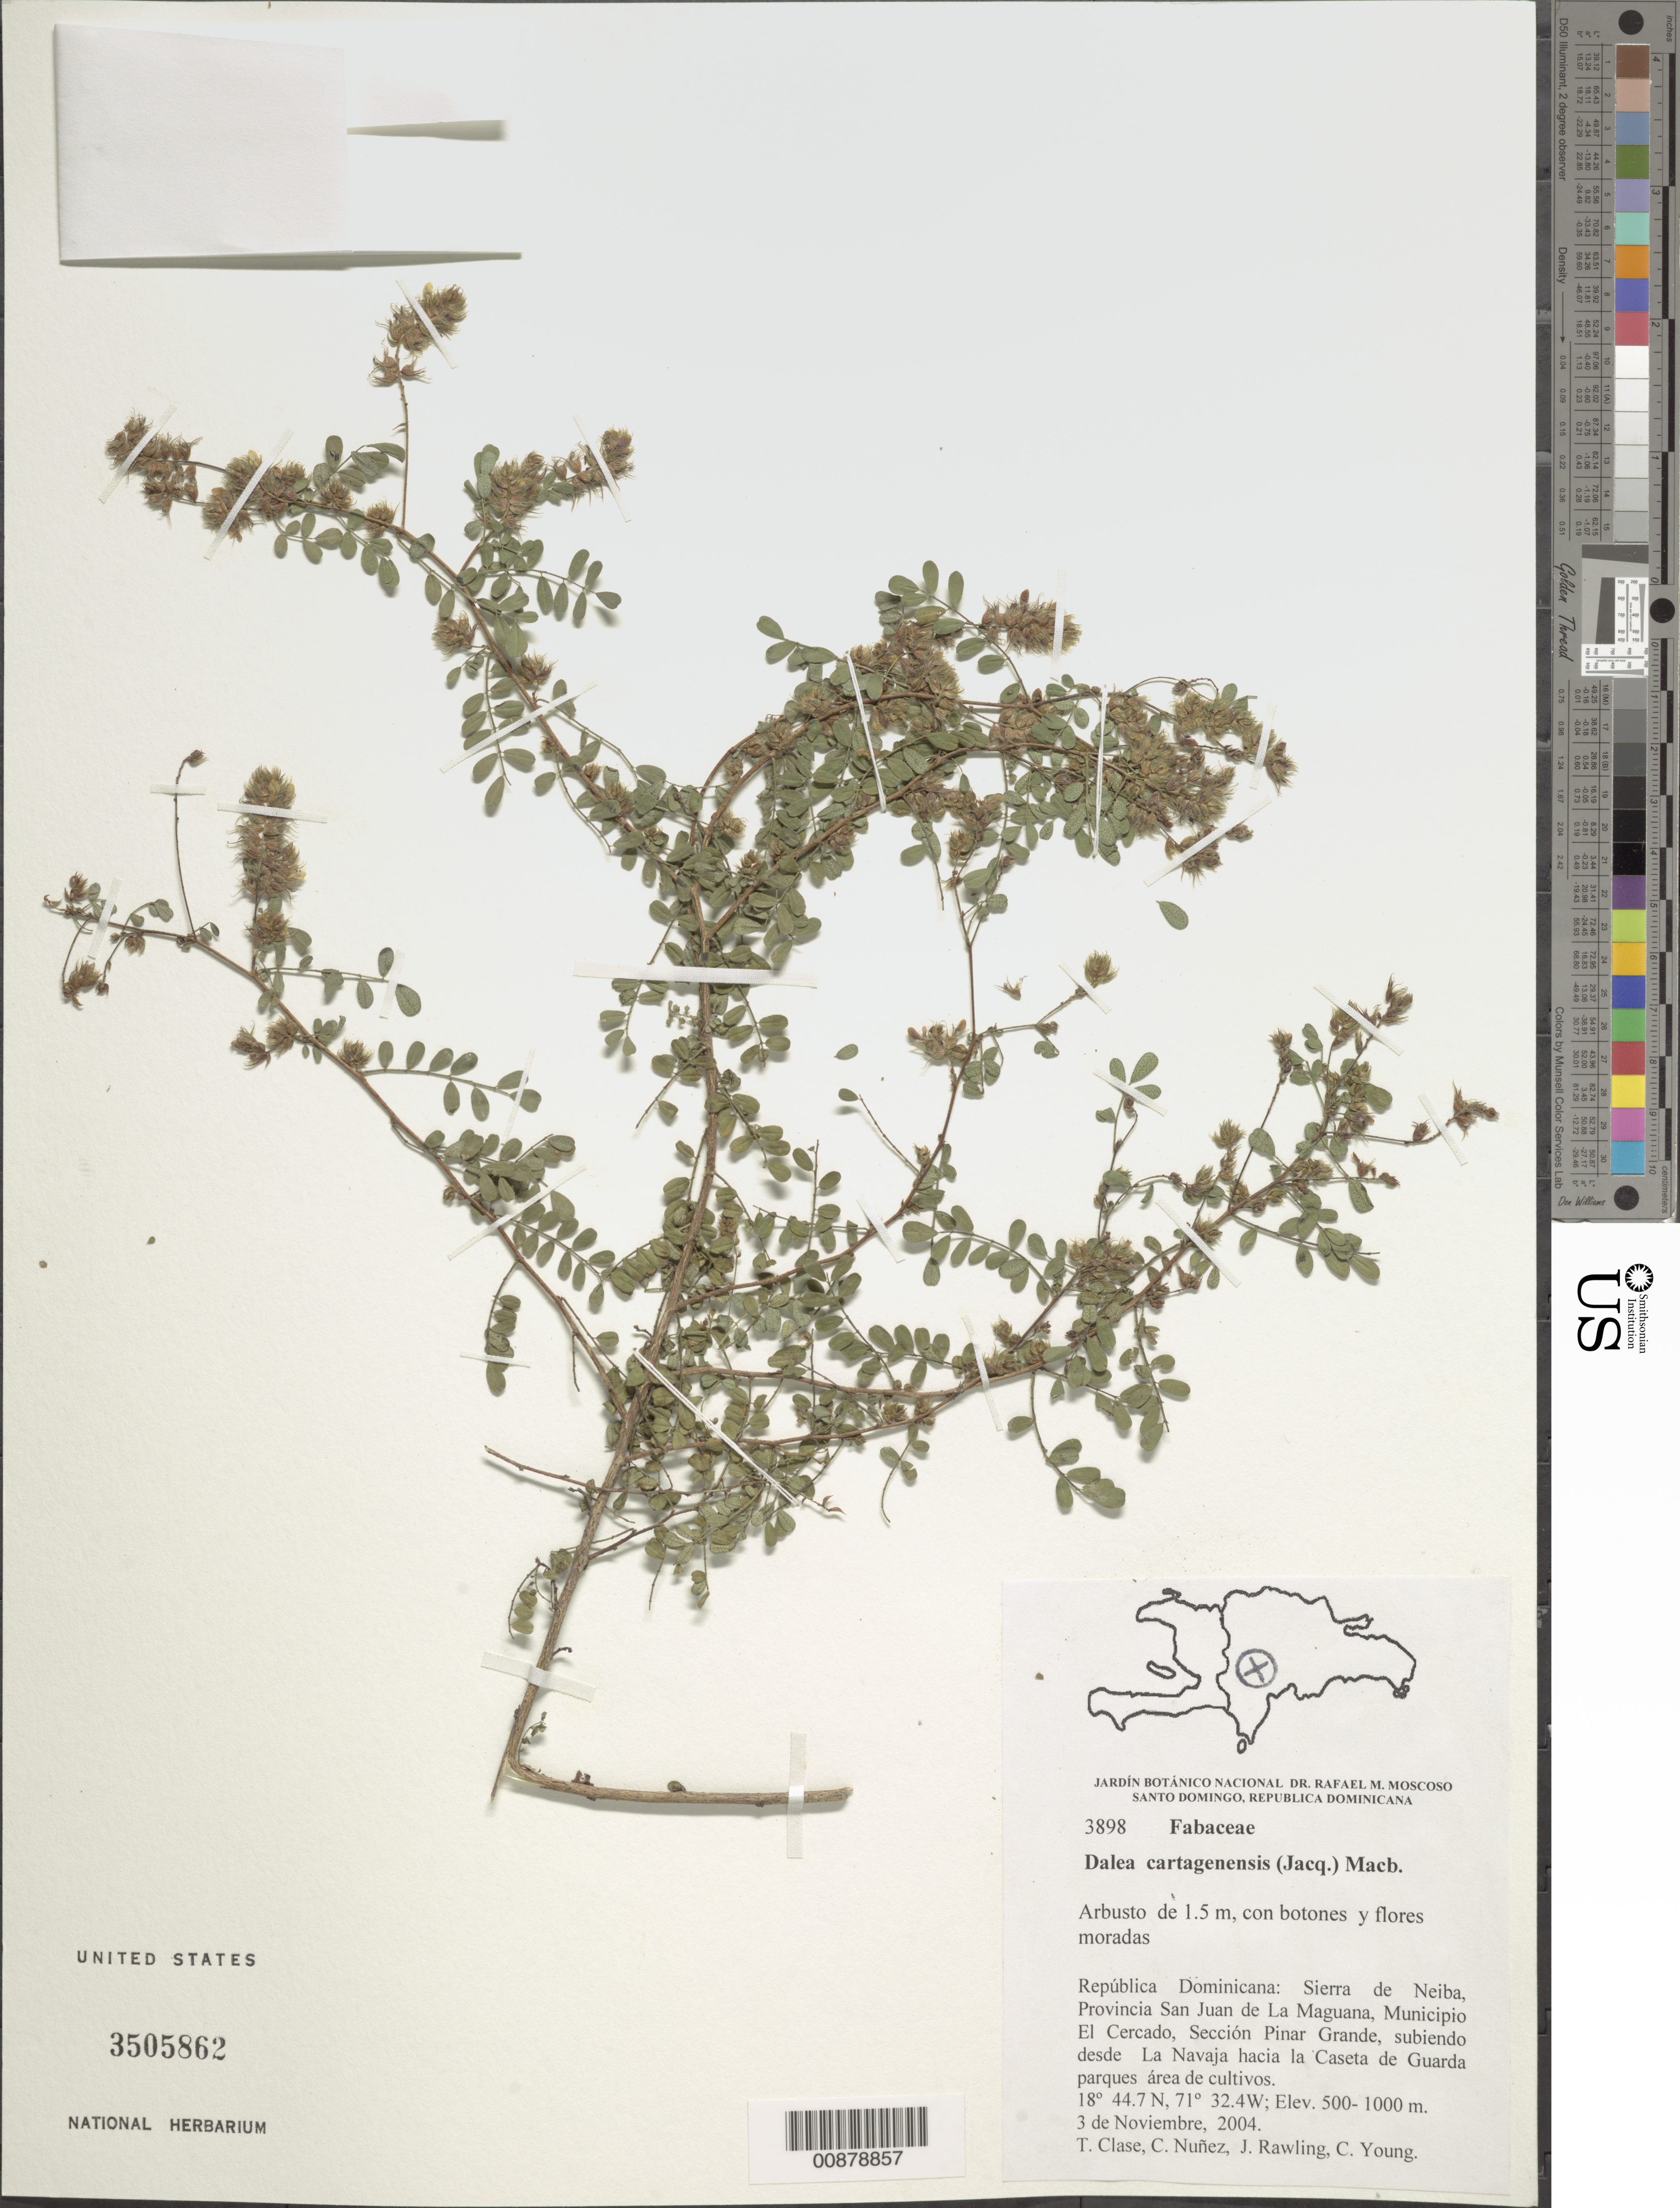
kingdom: Plantae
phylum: Tracheophyta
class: Magnoliopsida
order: Myrtales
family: Lythraceae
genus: Cuphea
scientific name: Cuphea carthagenensis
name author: (Jacq.) J.F. Macbr.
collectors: T. Clase, C. Nunez, J. Rawling & C. Young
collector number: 3898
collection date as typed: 03 Nov 2004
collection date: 2004-11-03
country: Dominican Republic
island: Hispaniola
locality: Sierra de Neiba, Prov. San Juan de La Maguana, Mun. El Cercado, Sección Pinar Grande, subiendo desde La Navaja hacia la Caseta de Guarda.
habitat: Parques área de cultivos.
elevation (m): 500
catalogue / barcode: US 3505862